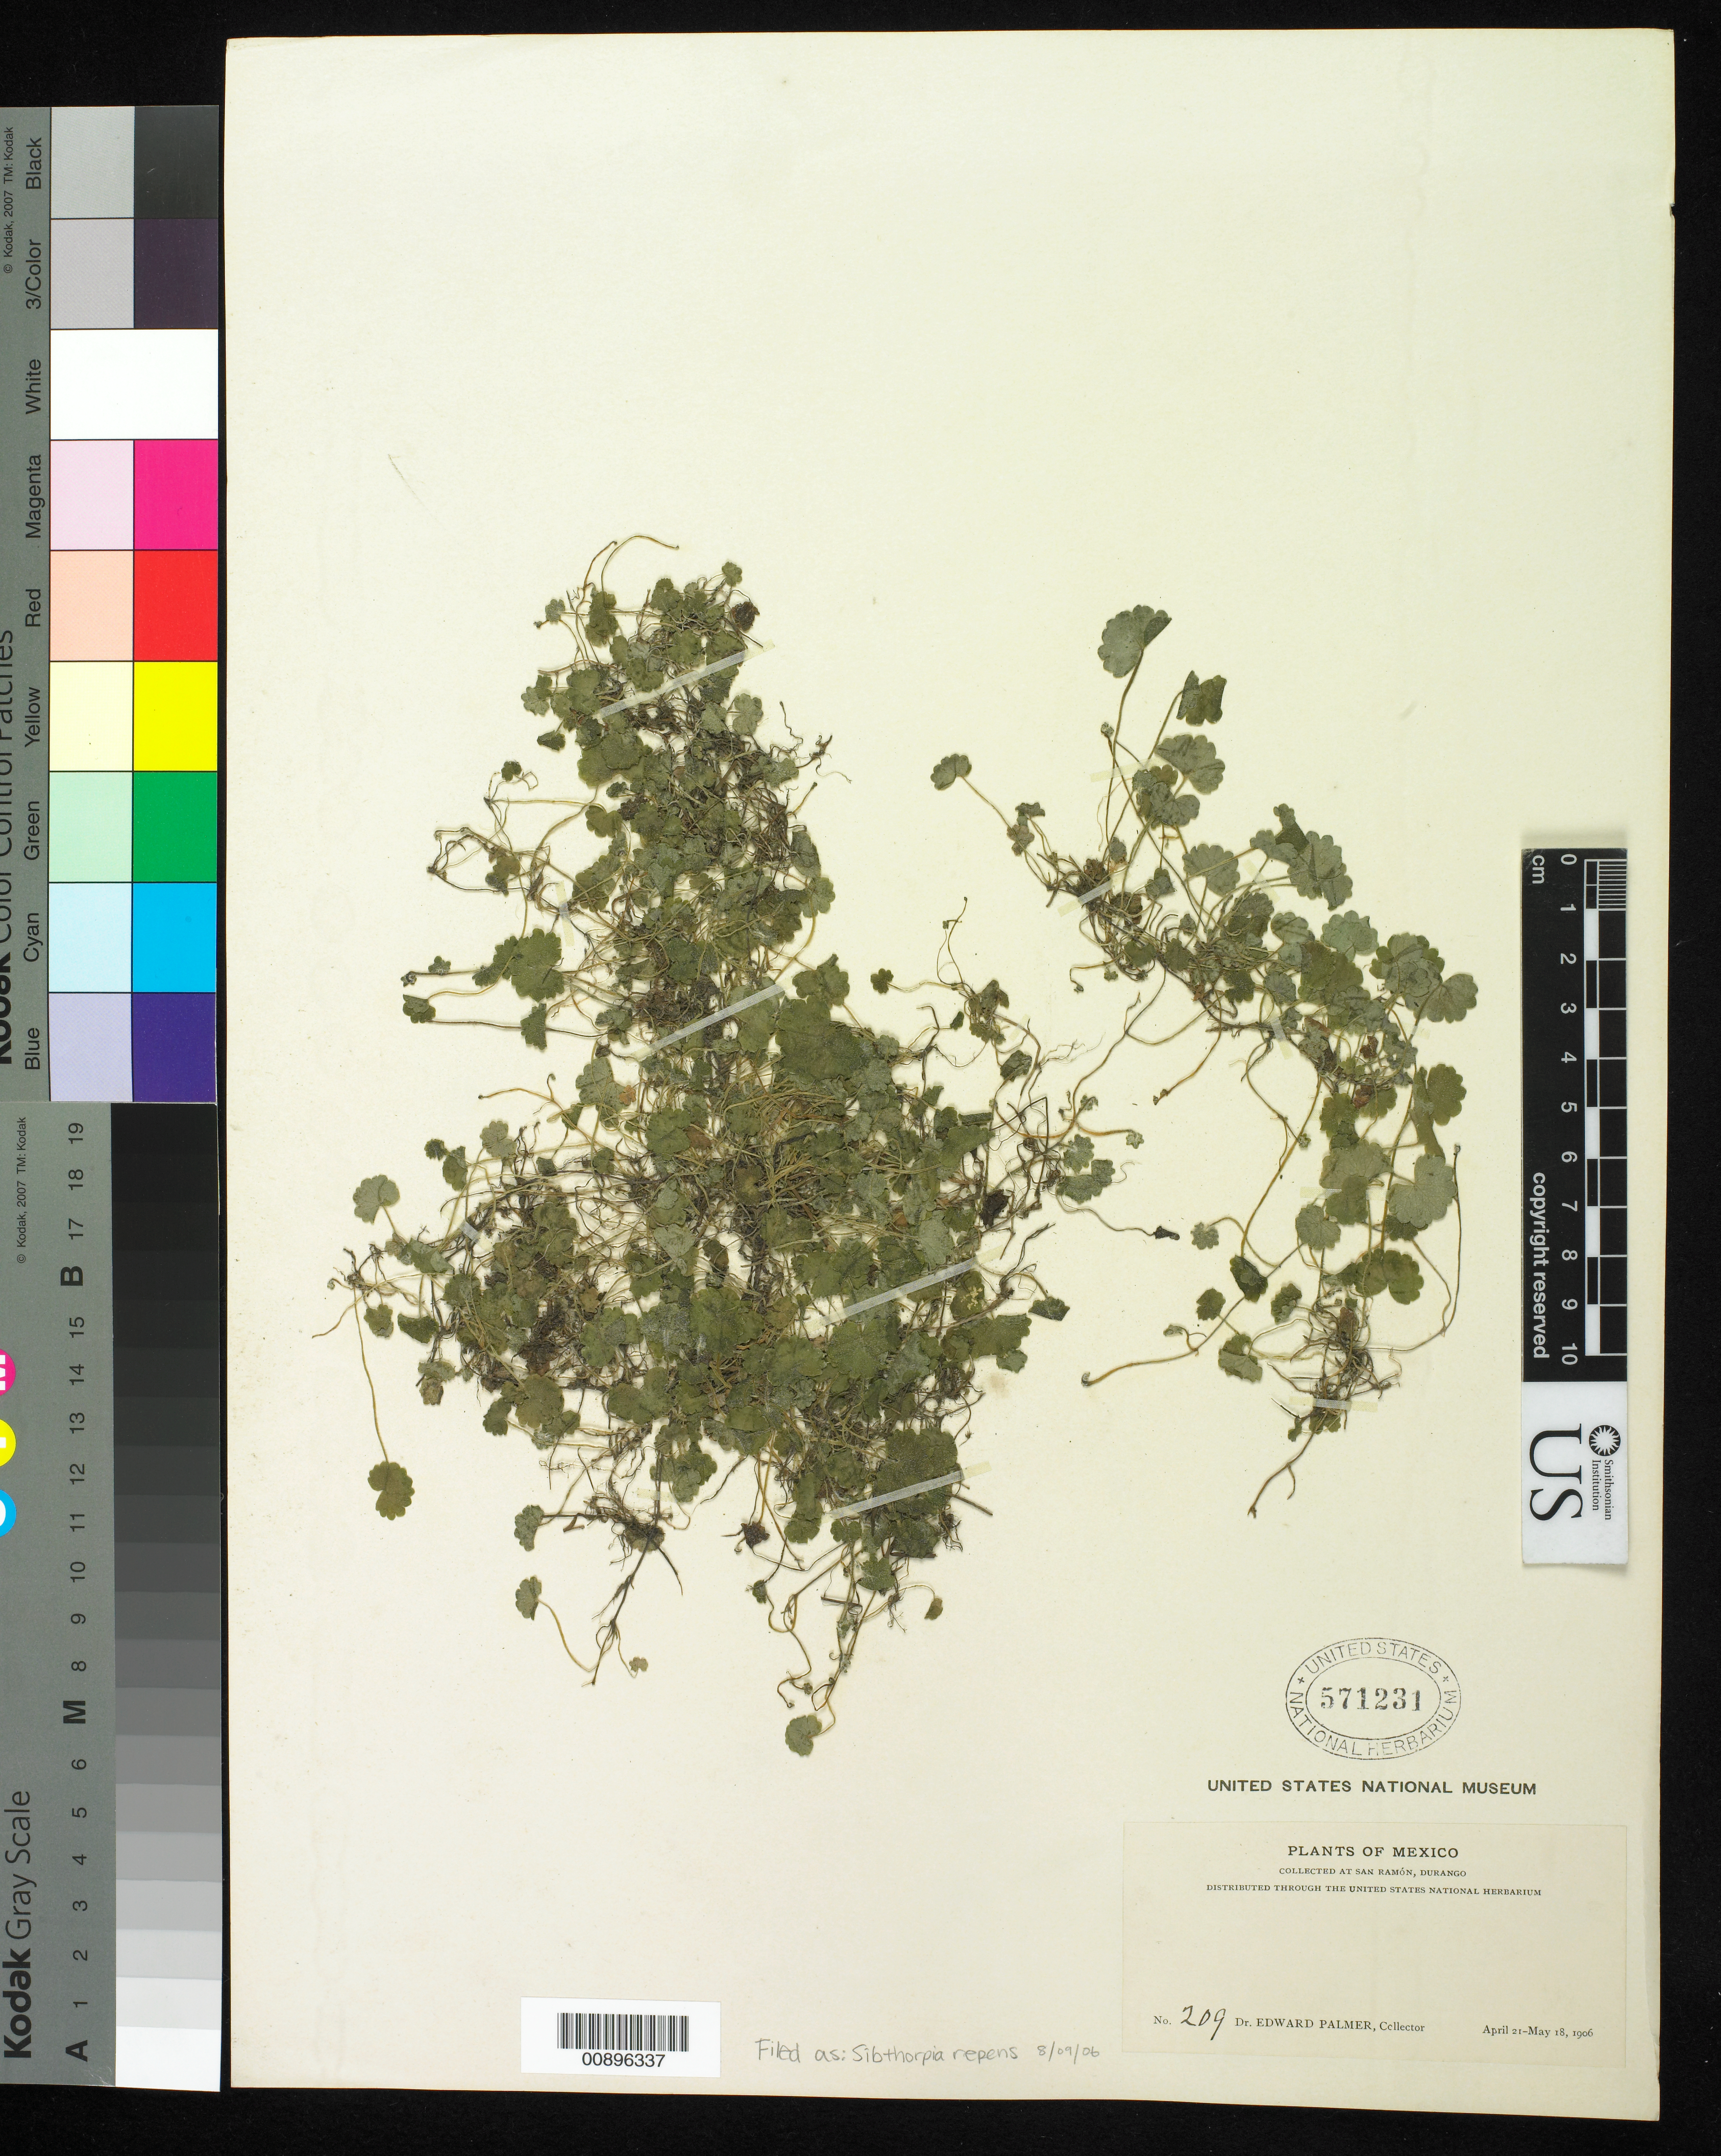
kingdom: Plantae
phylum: Tracheophyta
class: Magnoliopsida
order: Lamiales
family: Plantaginaceae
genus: Sibthorpia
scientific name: Sibthorpia repens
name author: (L.) Kuntze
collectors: E. Palmer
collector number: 209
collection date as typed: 21 Apr 1906 to 18 May 1906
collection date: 1906-04-21/1906-05-18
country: Mexico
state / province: Durango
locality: San Ramón, Durango.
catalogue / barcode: US 571231